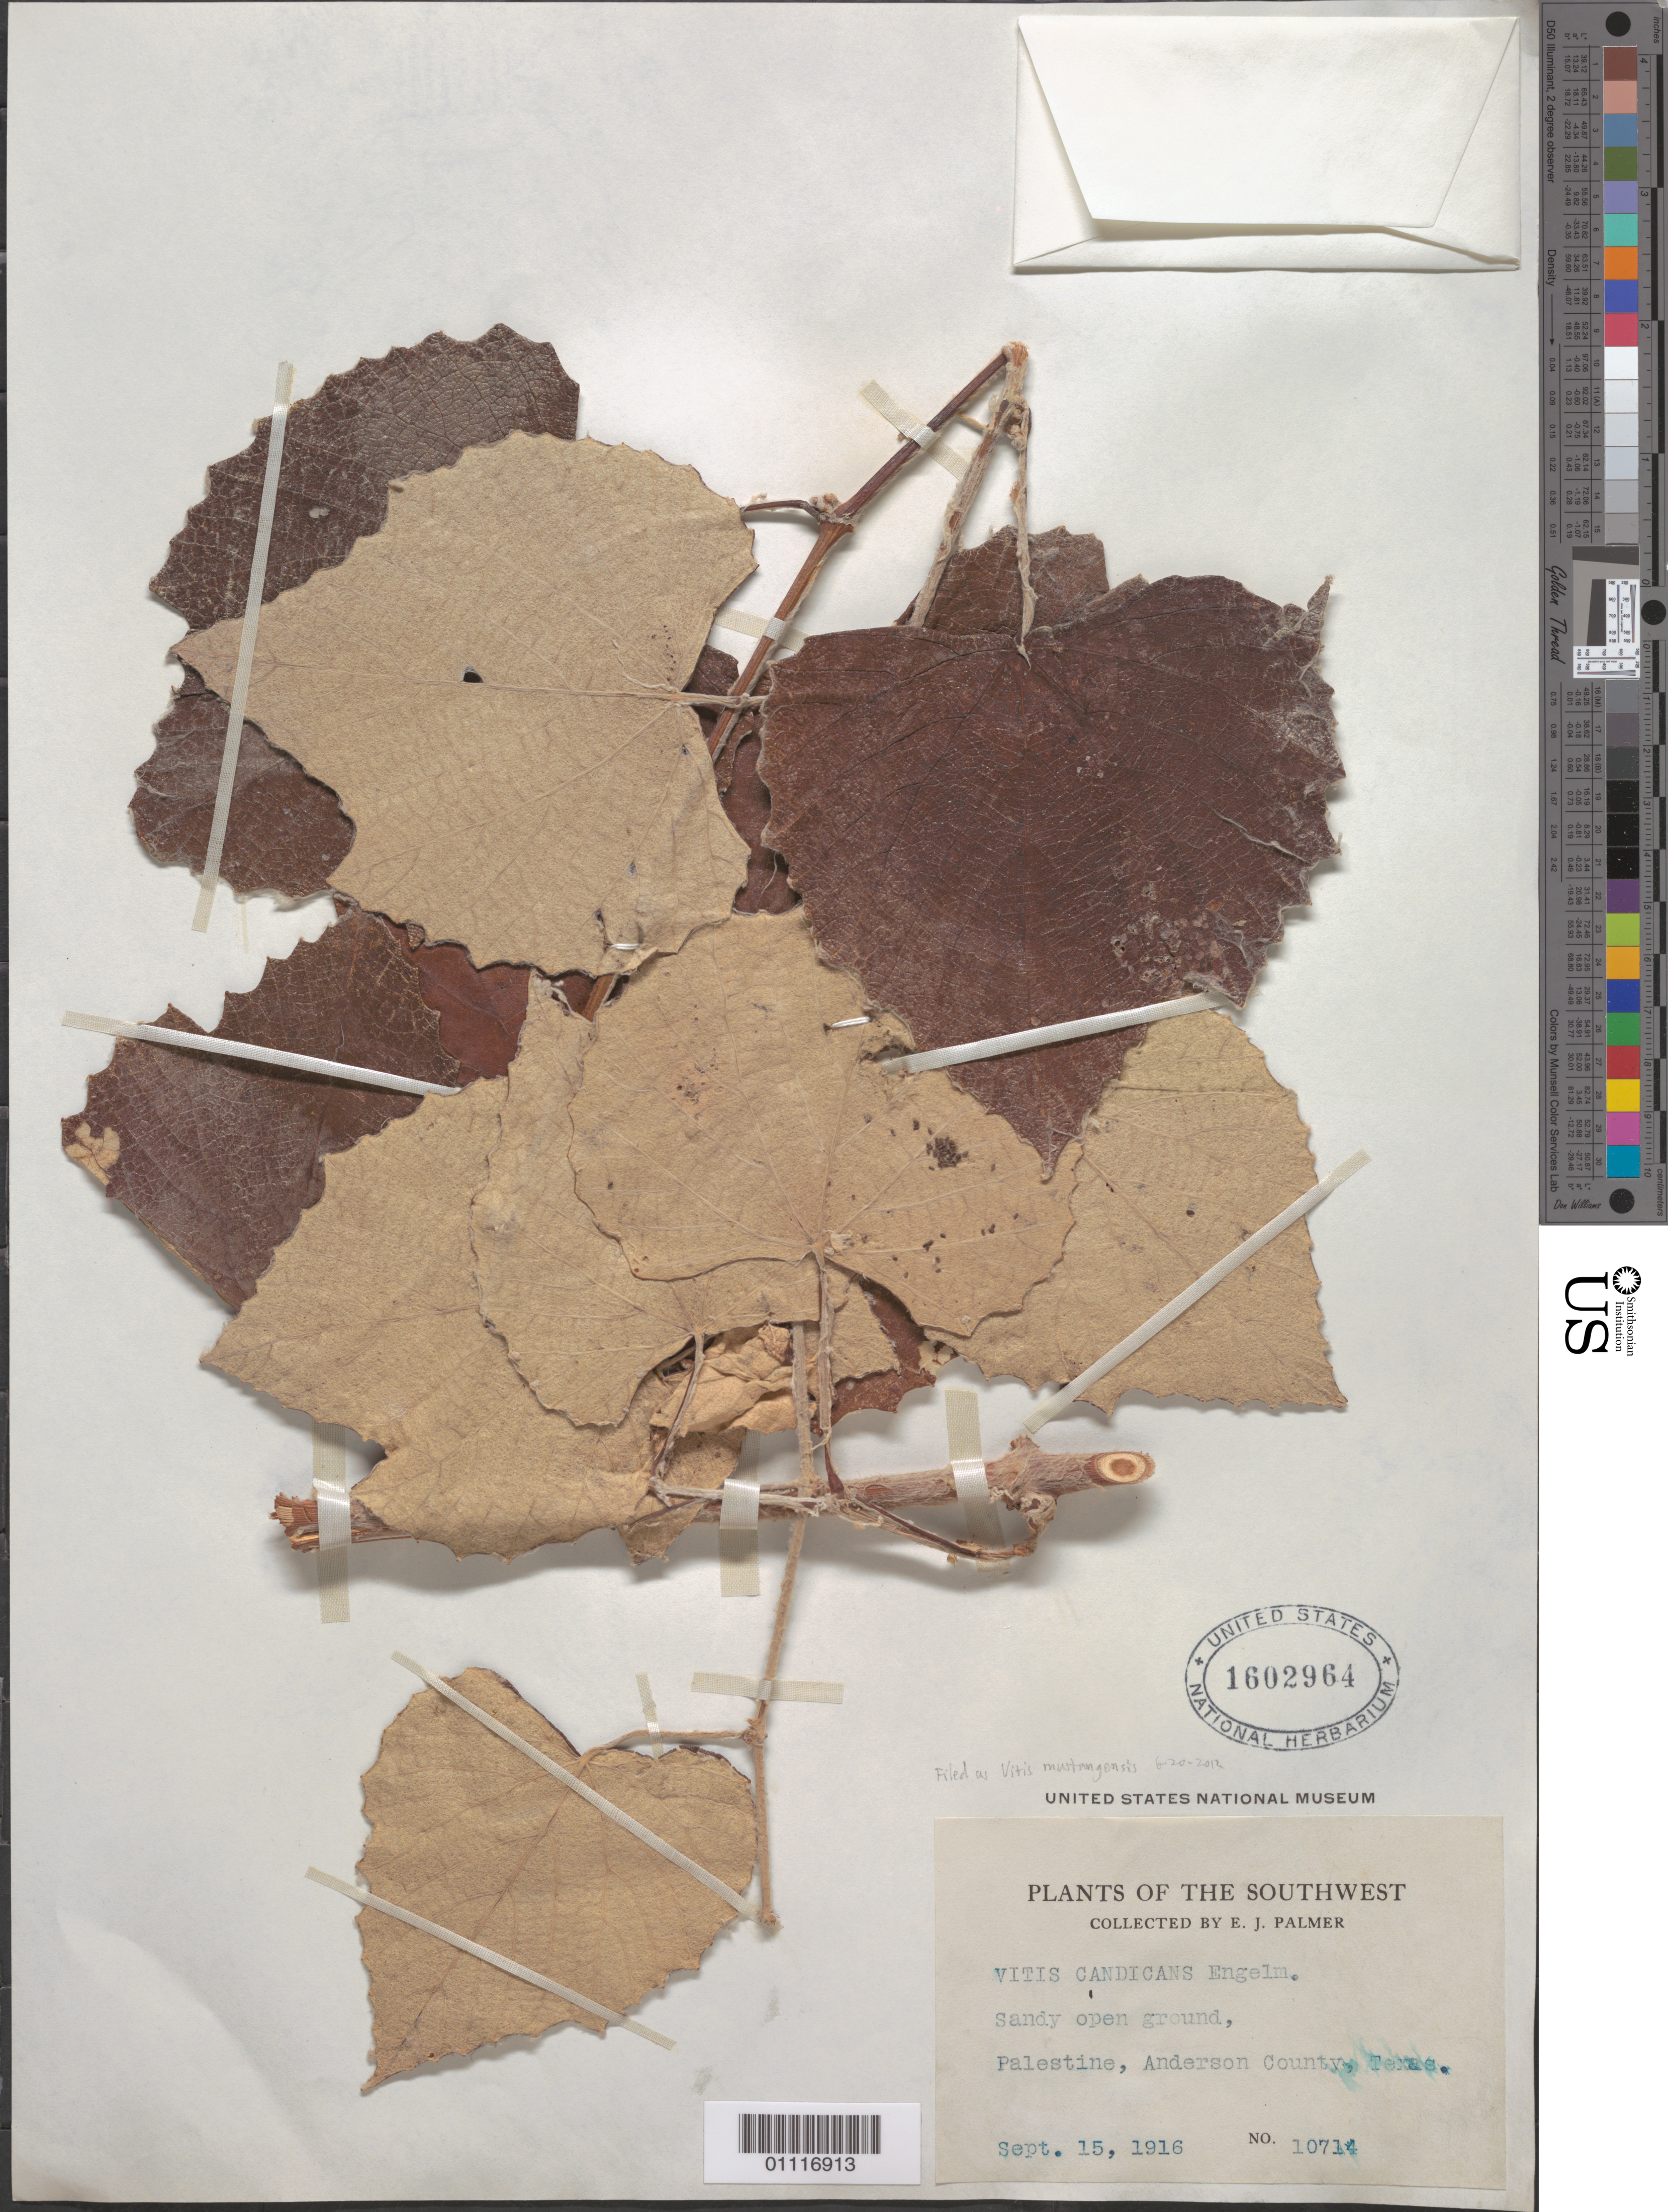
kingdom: Plantae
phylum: Tracheophyta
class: Magnoliopsida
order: Vitales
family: Vitaceae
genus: Vitis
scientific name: Vitis mustangensis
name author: Buckley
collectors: E. J. Palmer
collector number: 10714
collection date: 1916-09-15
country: United States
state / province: Texas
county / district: Anderson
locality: Sandy open ground, Palestine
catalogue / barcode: US 1602964